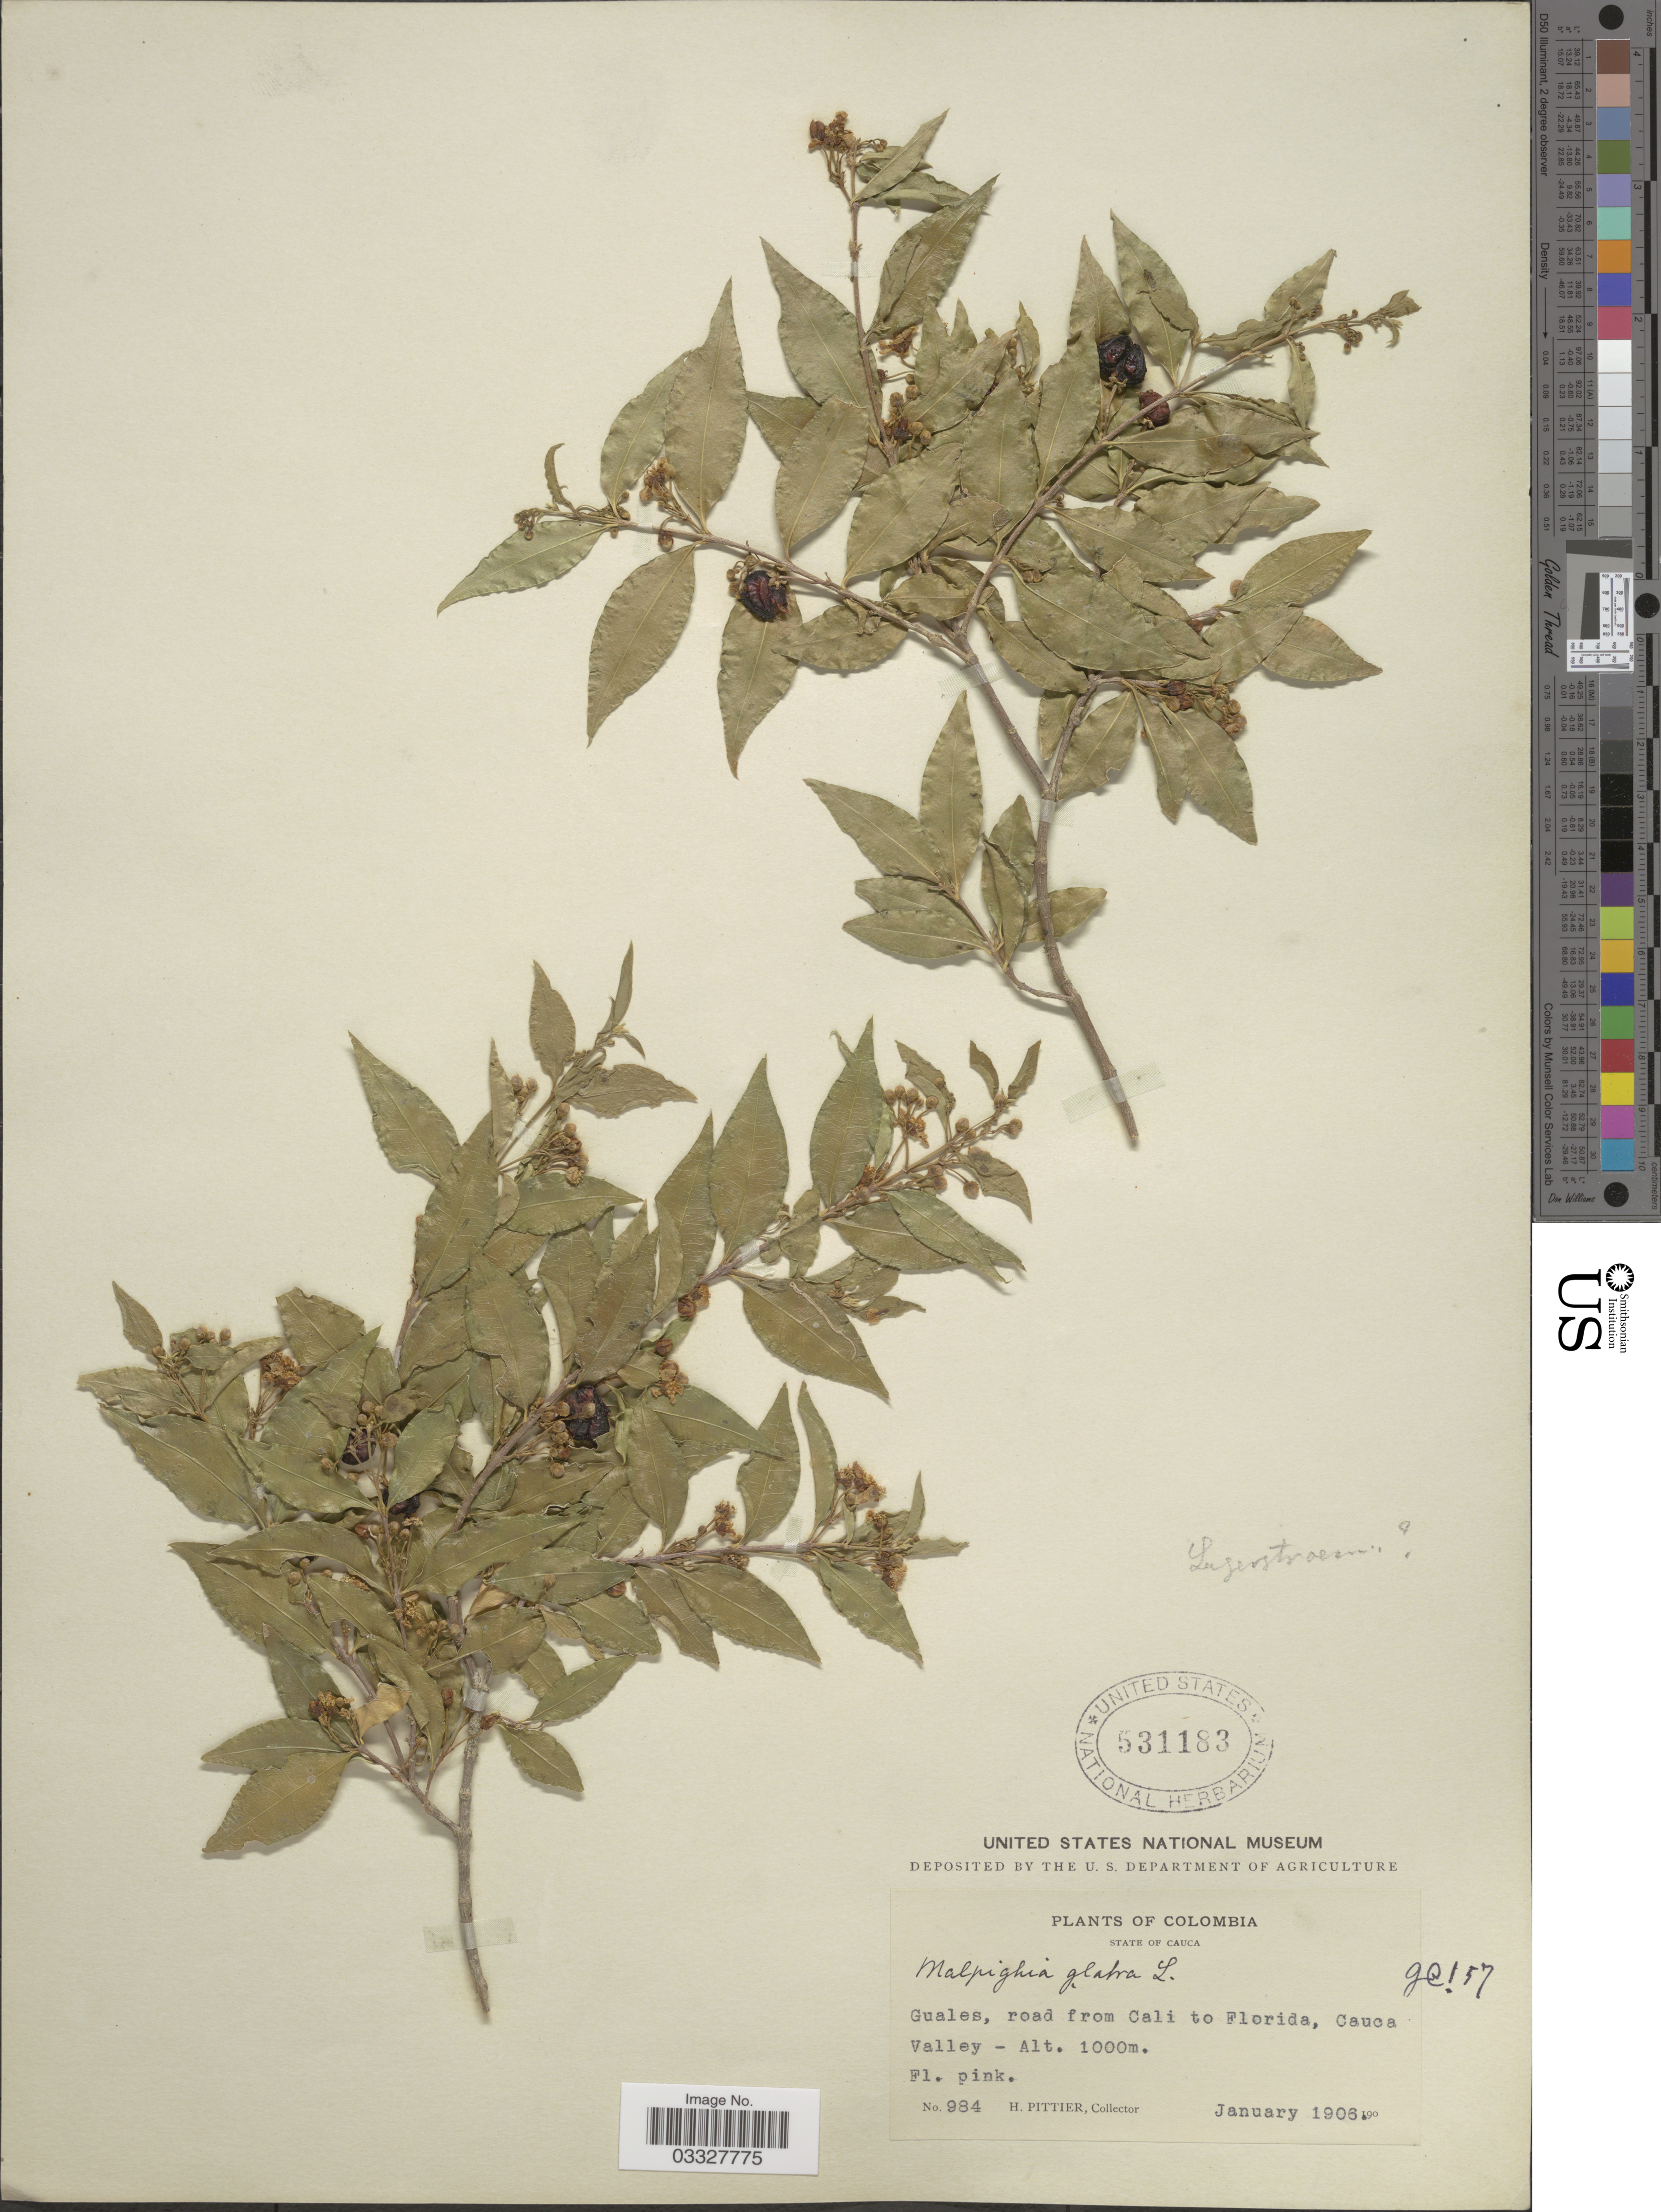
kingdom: Plantae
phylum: Tracheophyta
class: Magnoliopsida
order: Malpighiales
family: Malpighiaceae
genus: Malpighia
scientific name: Malpighia glabra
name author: L.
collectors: H. F. Pittier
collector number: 984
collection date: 1906-01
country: Colombia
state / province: Cauca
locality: Guales, road from Cali to Florida, Cauca Valley.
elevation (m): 1000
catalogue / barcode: US 531183